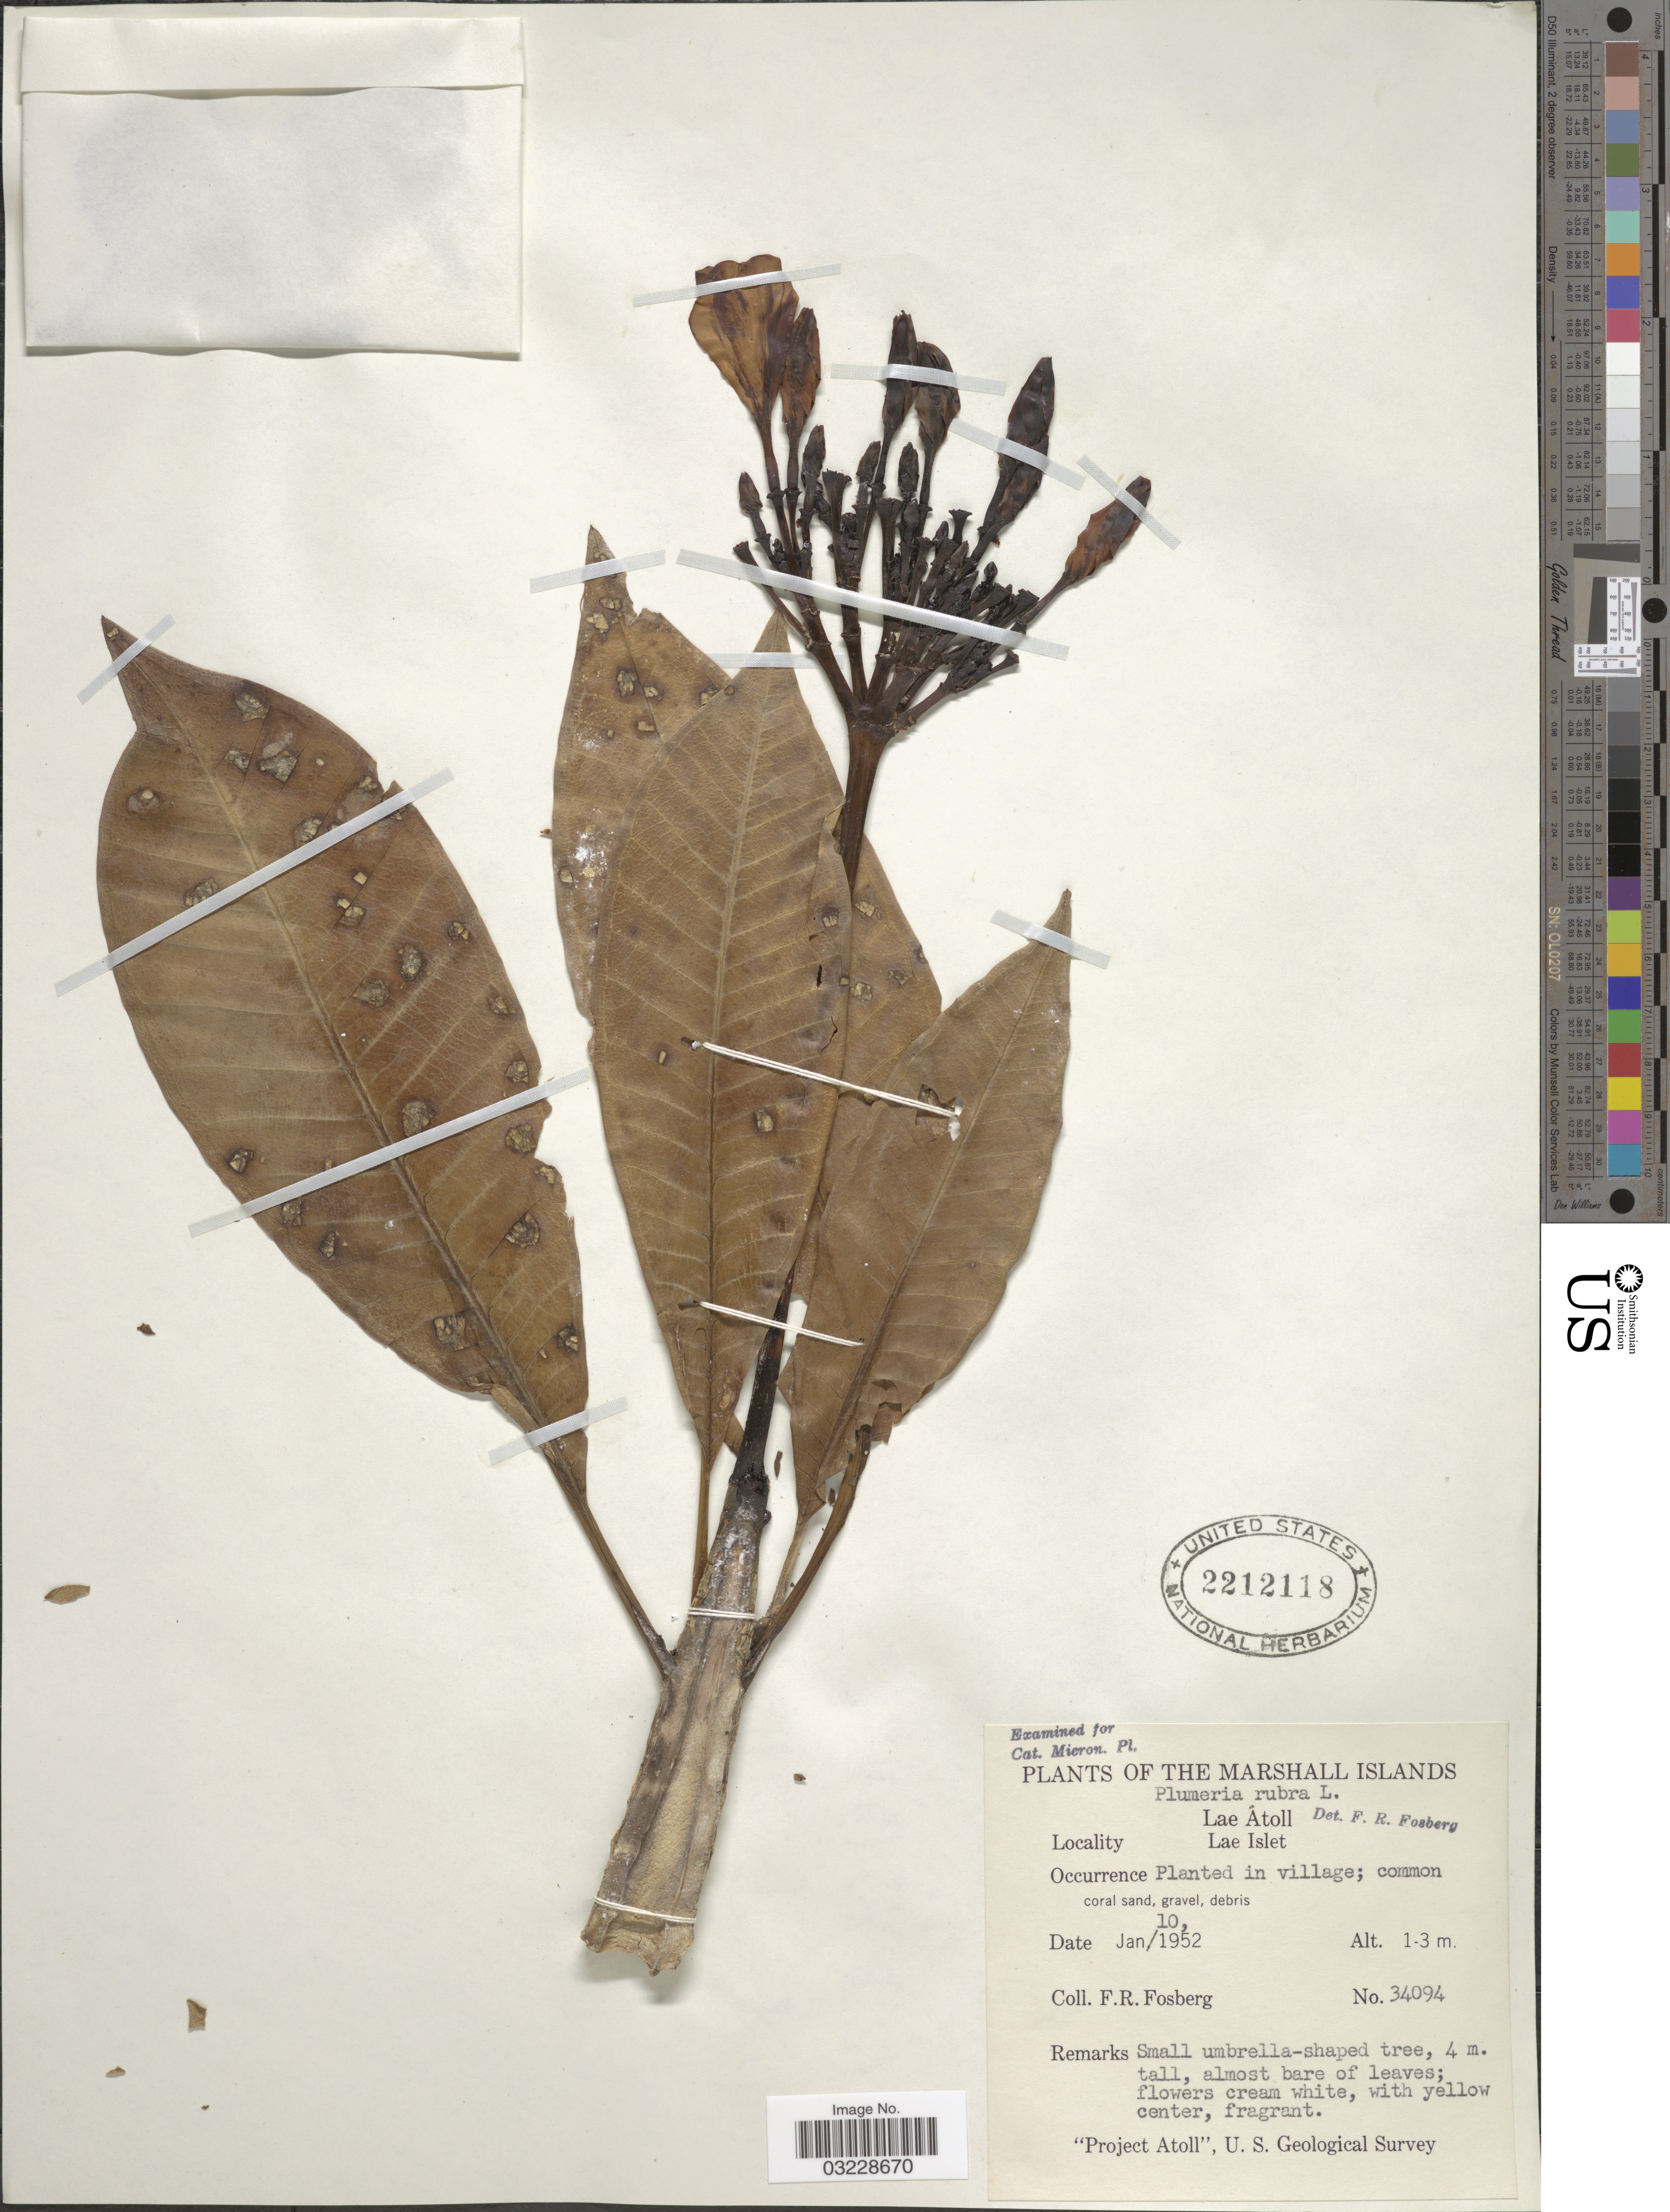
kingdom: Plantae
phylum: Tracheophyta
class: Magnoliopsida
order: Gentianales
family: Apocynaceae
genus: Plumeria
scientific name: Plumeria rubra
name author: L.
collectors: F. R. Fosberg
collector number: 34094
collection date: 1952-01-10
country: Marshall Islands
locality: Lae Atoll. Lae Islet.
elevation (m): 1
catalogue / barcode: US 2212118